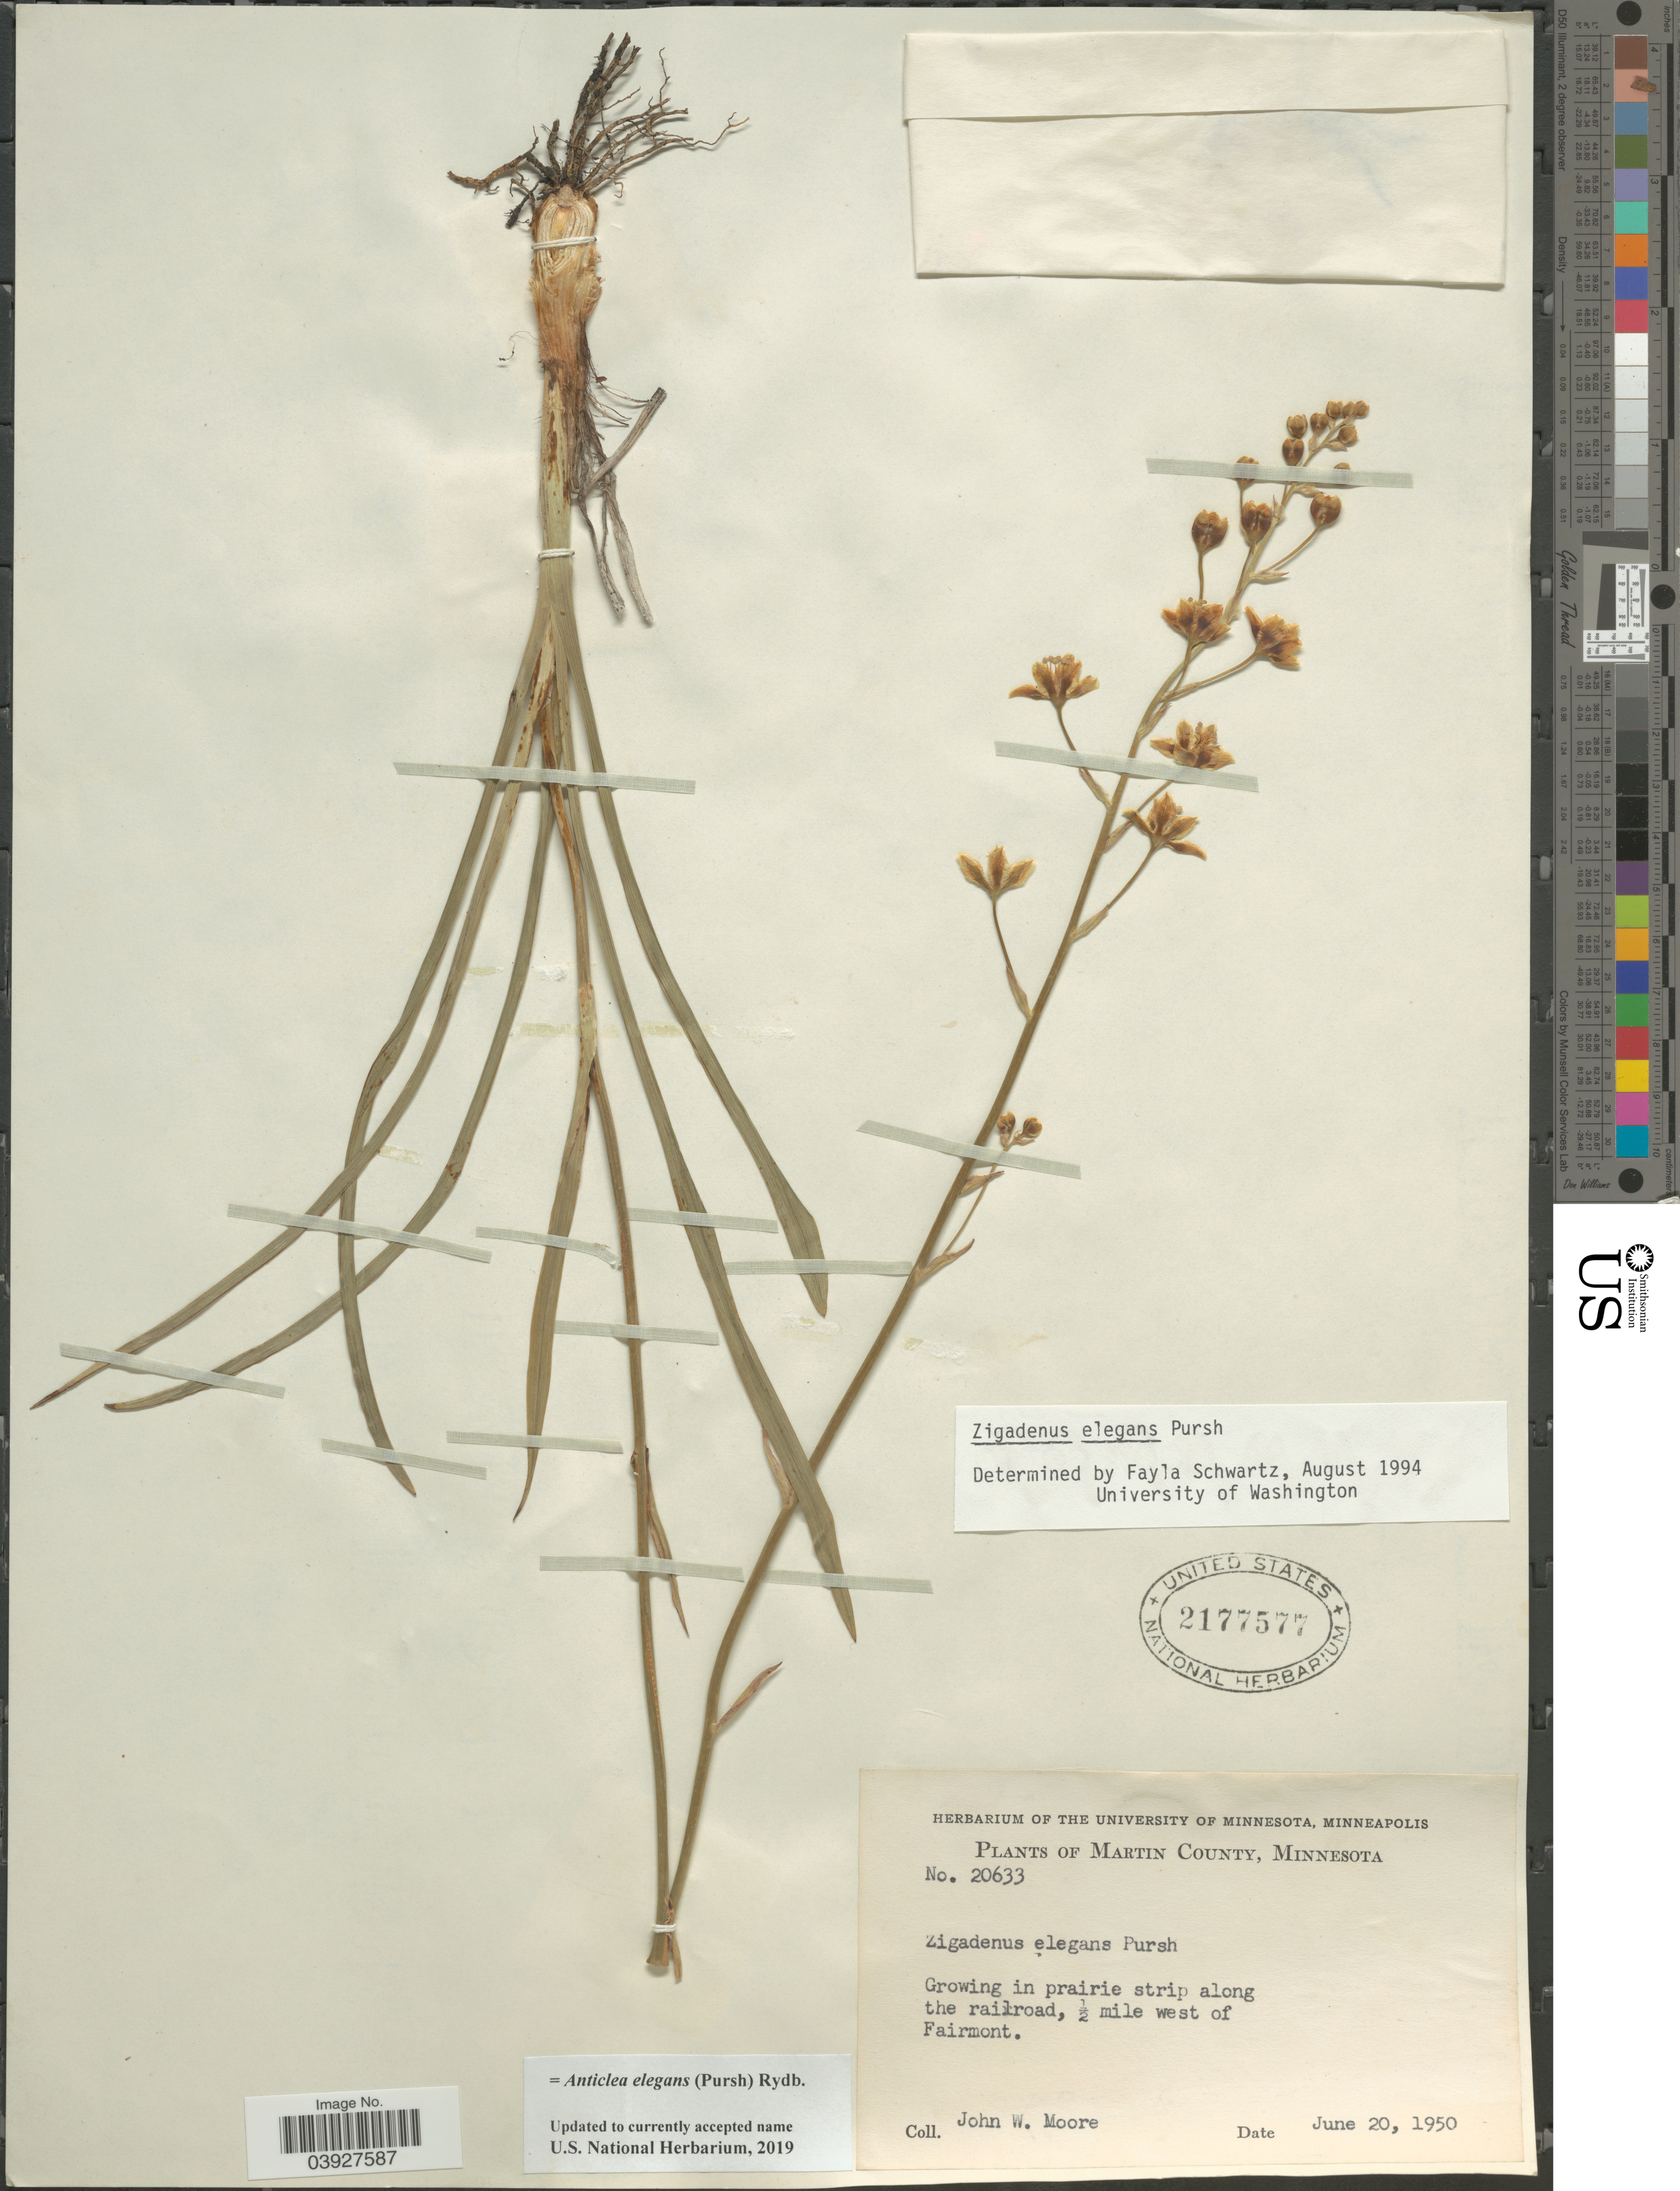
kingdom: Plantae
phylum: Tracheophyta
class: Liliopsida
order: Liliales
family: Melanthiaceae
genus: Anticlea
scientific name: Anticlea elegans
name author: (Pursh) Rydb.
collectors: J. Moore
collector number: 20633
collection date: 1950-06-20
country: United States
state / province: Minnesota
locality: Martin County. Growing in prairie strip along the railroad, ½ mile west of Fairmont.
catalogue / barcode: US 2177577